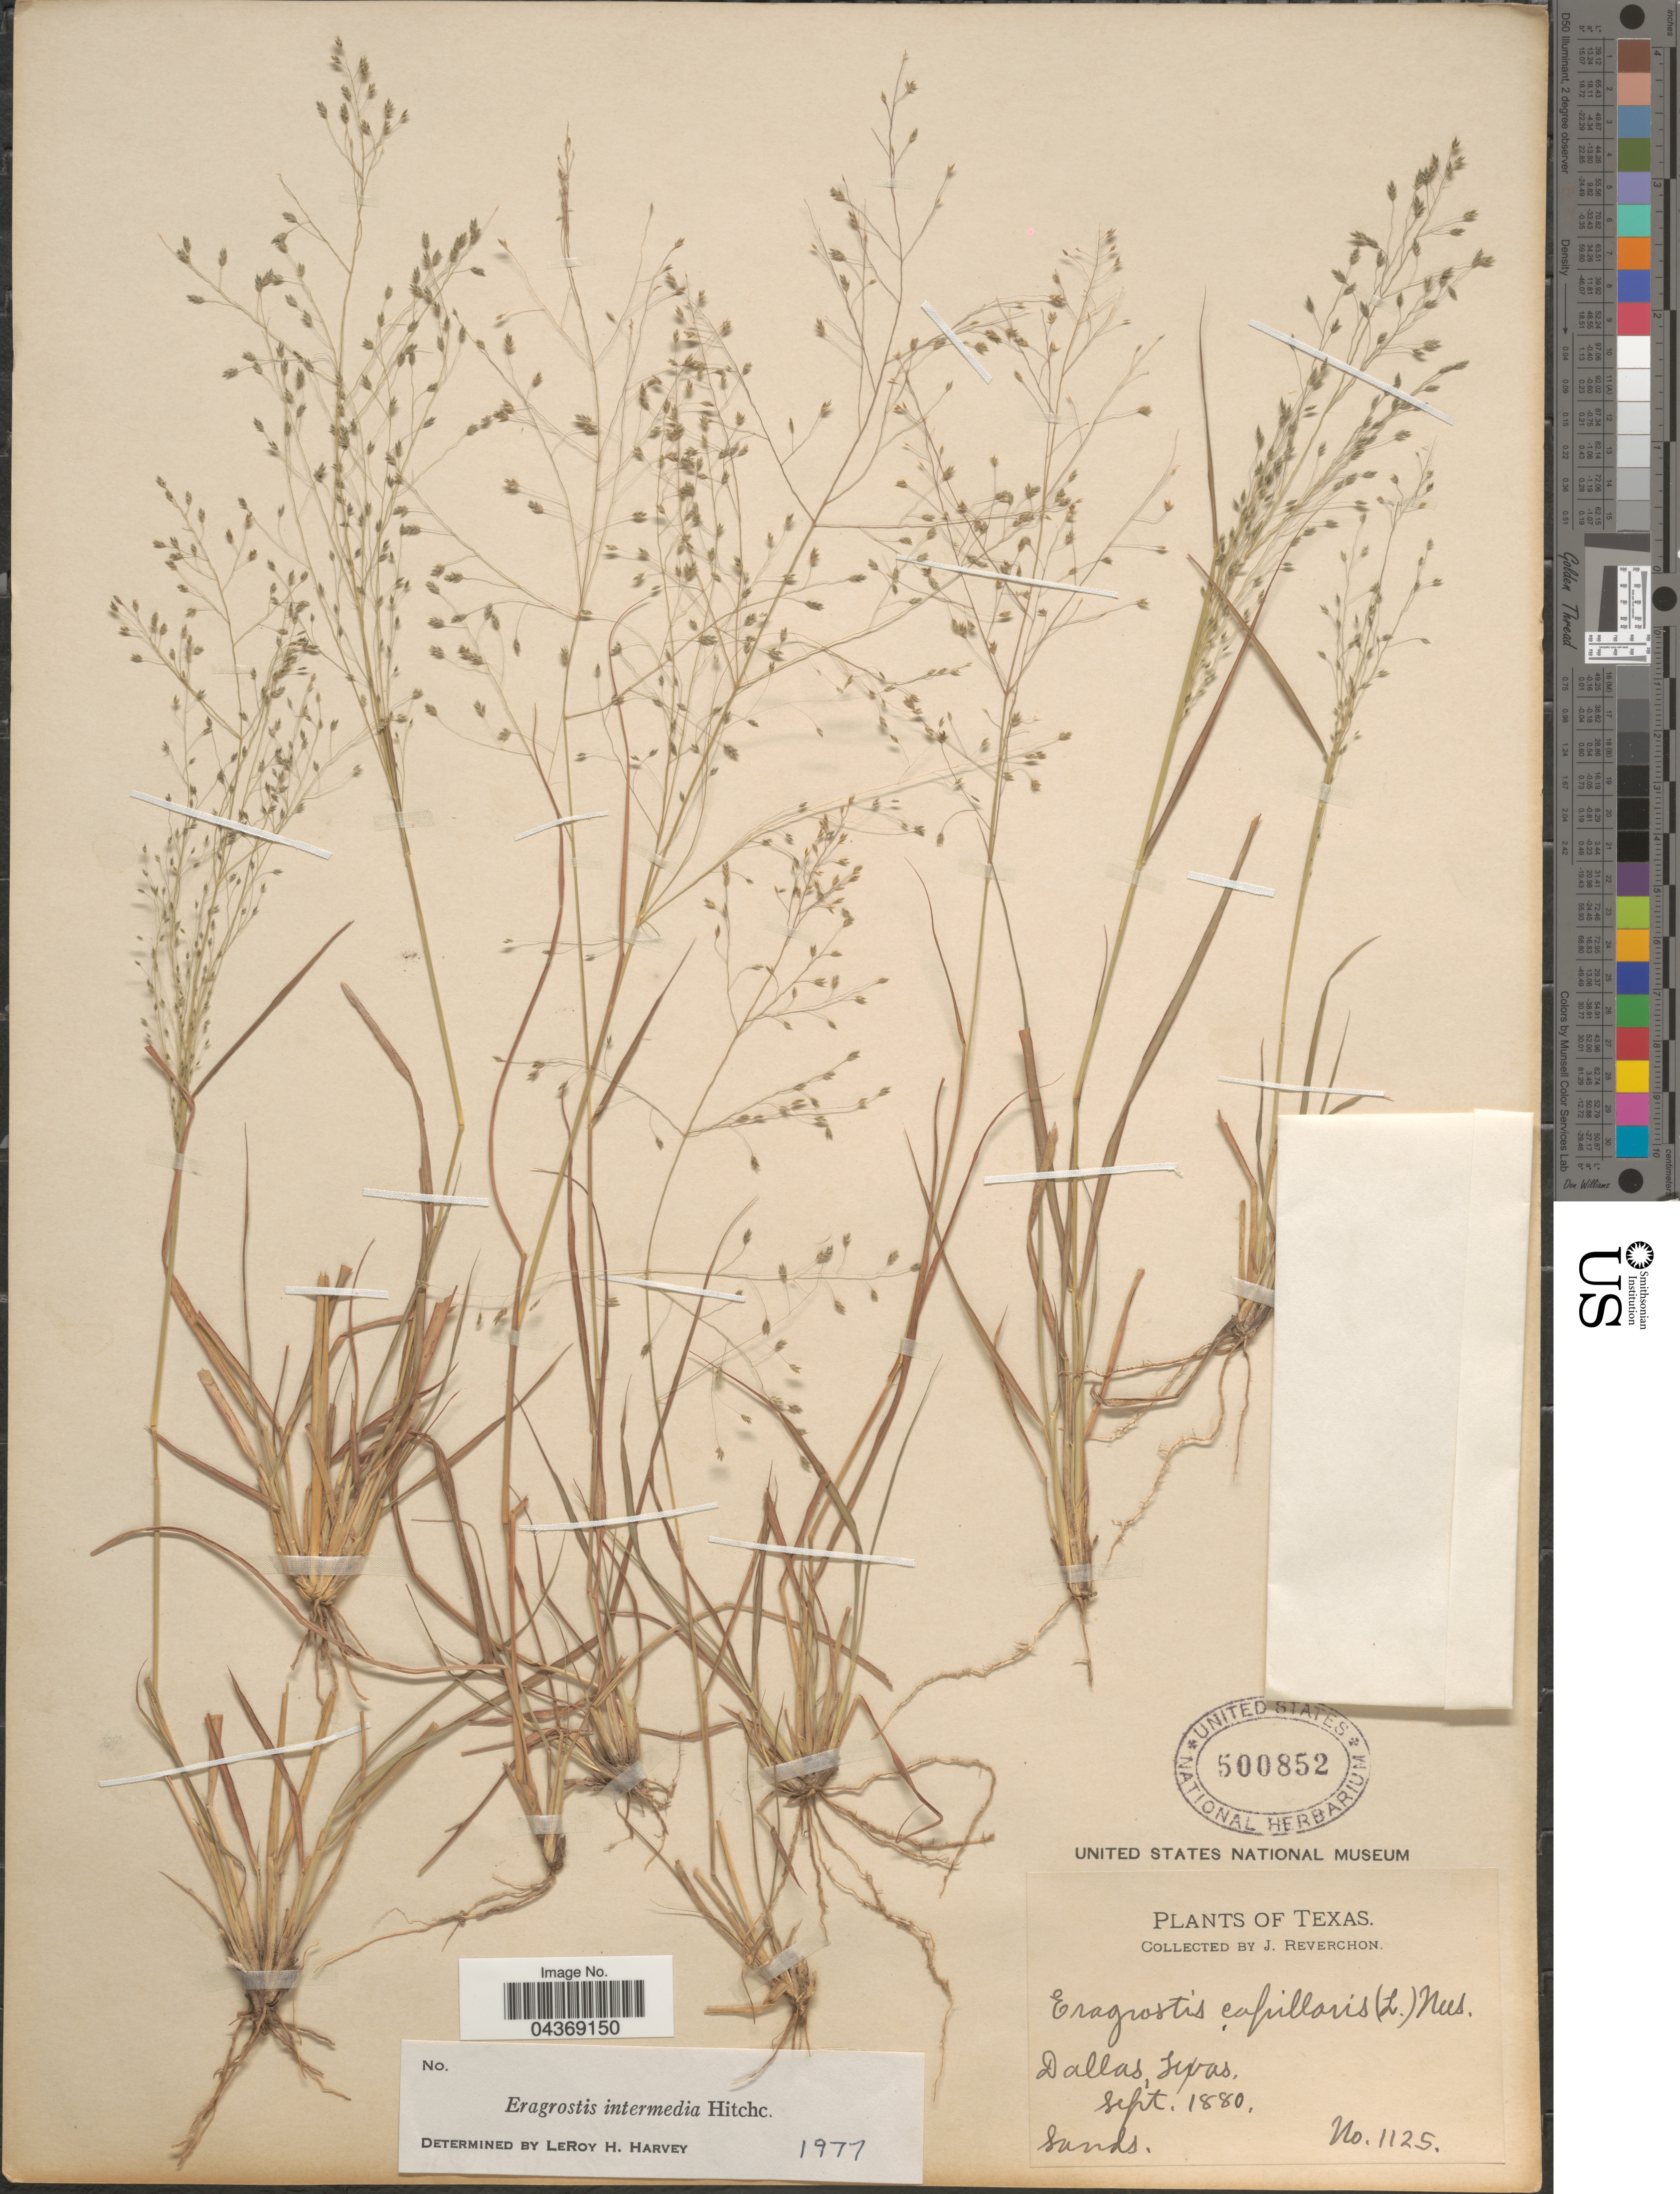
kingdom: Plantae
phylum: Tracheophyta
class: Liliopsida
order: Poales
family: Poaceae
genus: Eragrostis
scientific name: Eragrostis intermedia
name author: Hitchc.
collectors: J. Reverchon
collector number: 1125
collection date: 1880-09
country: United States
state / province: Texas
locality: Dallas.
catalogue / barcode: US 500852